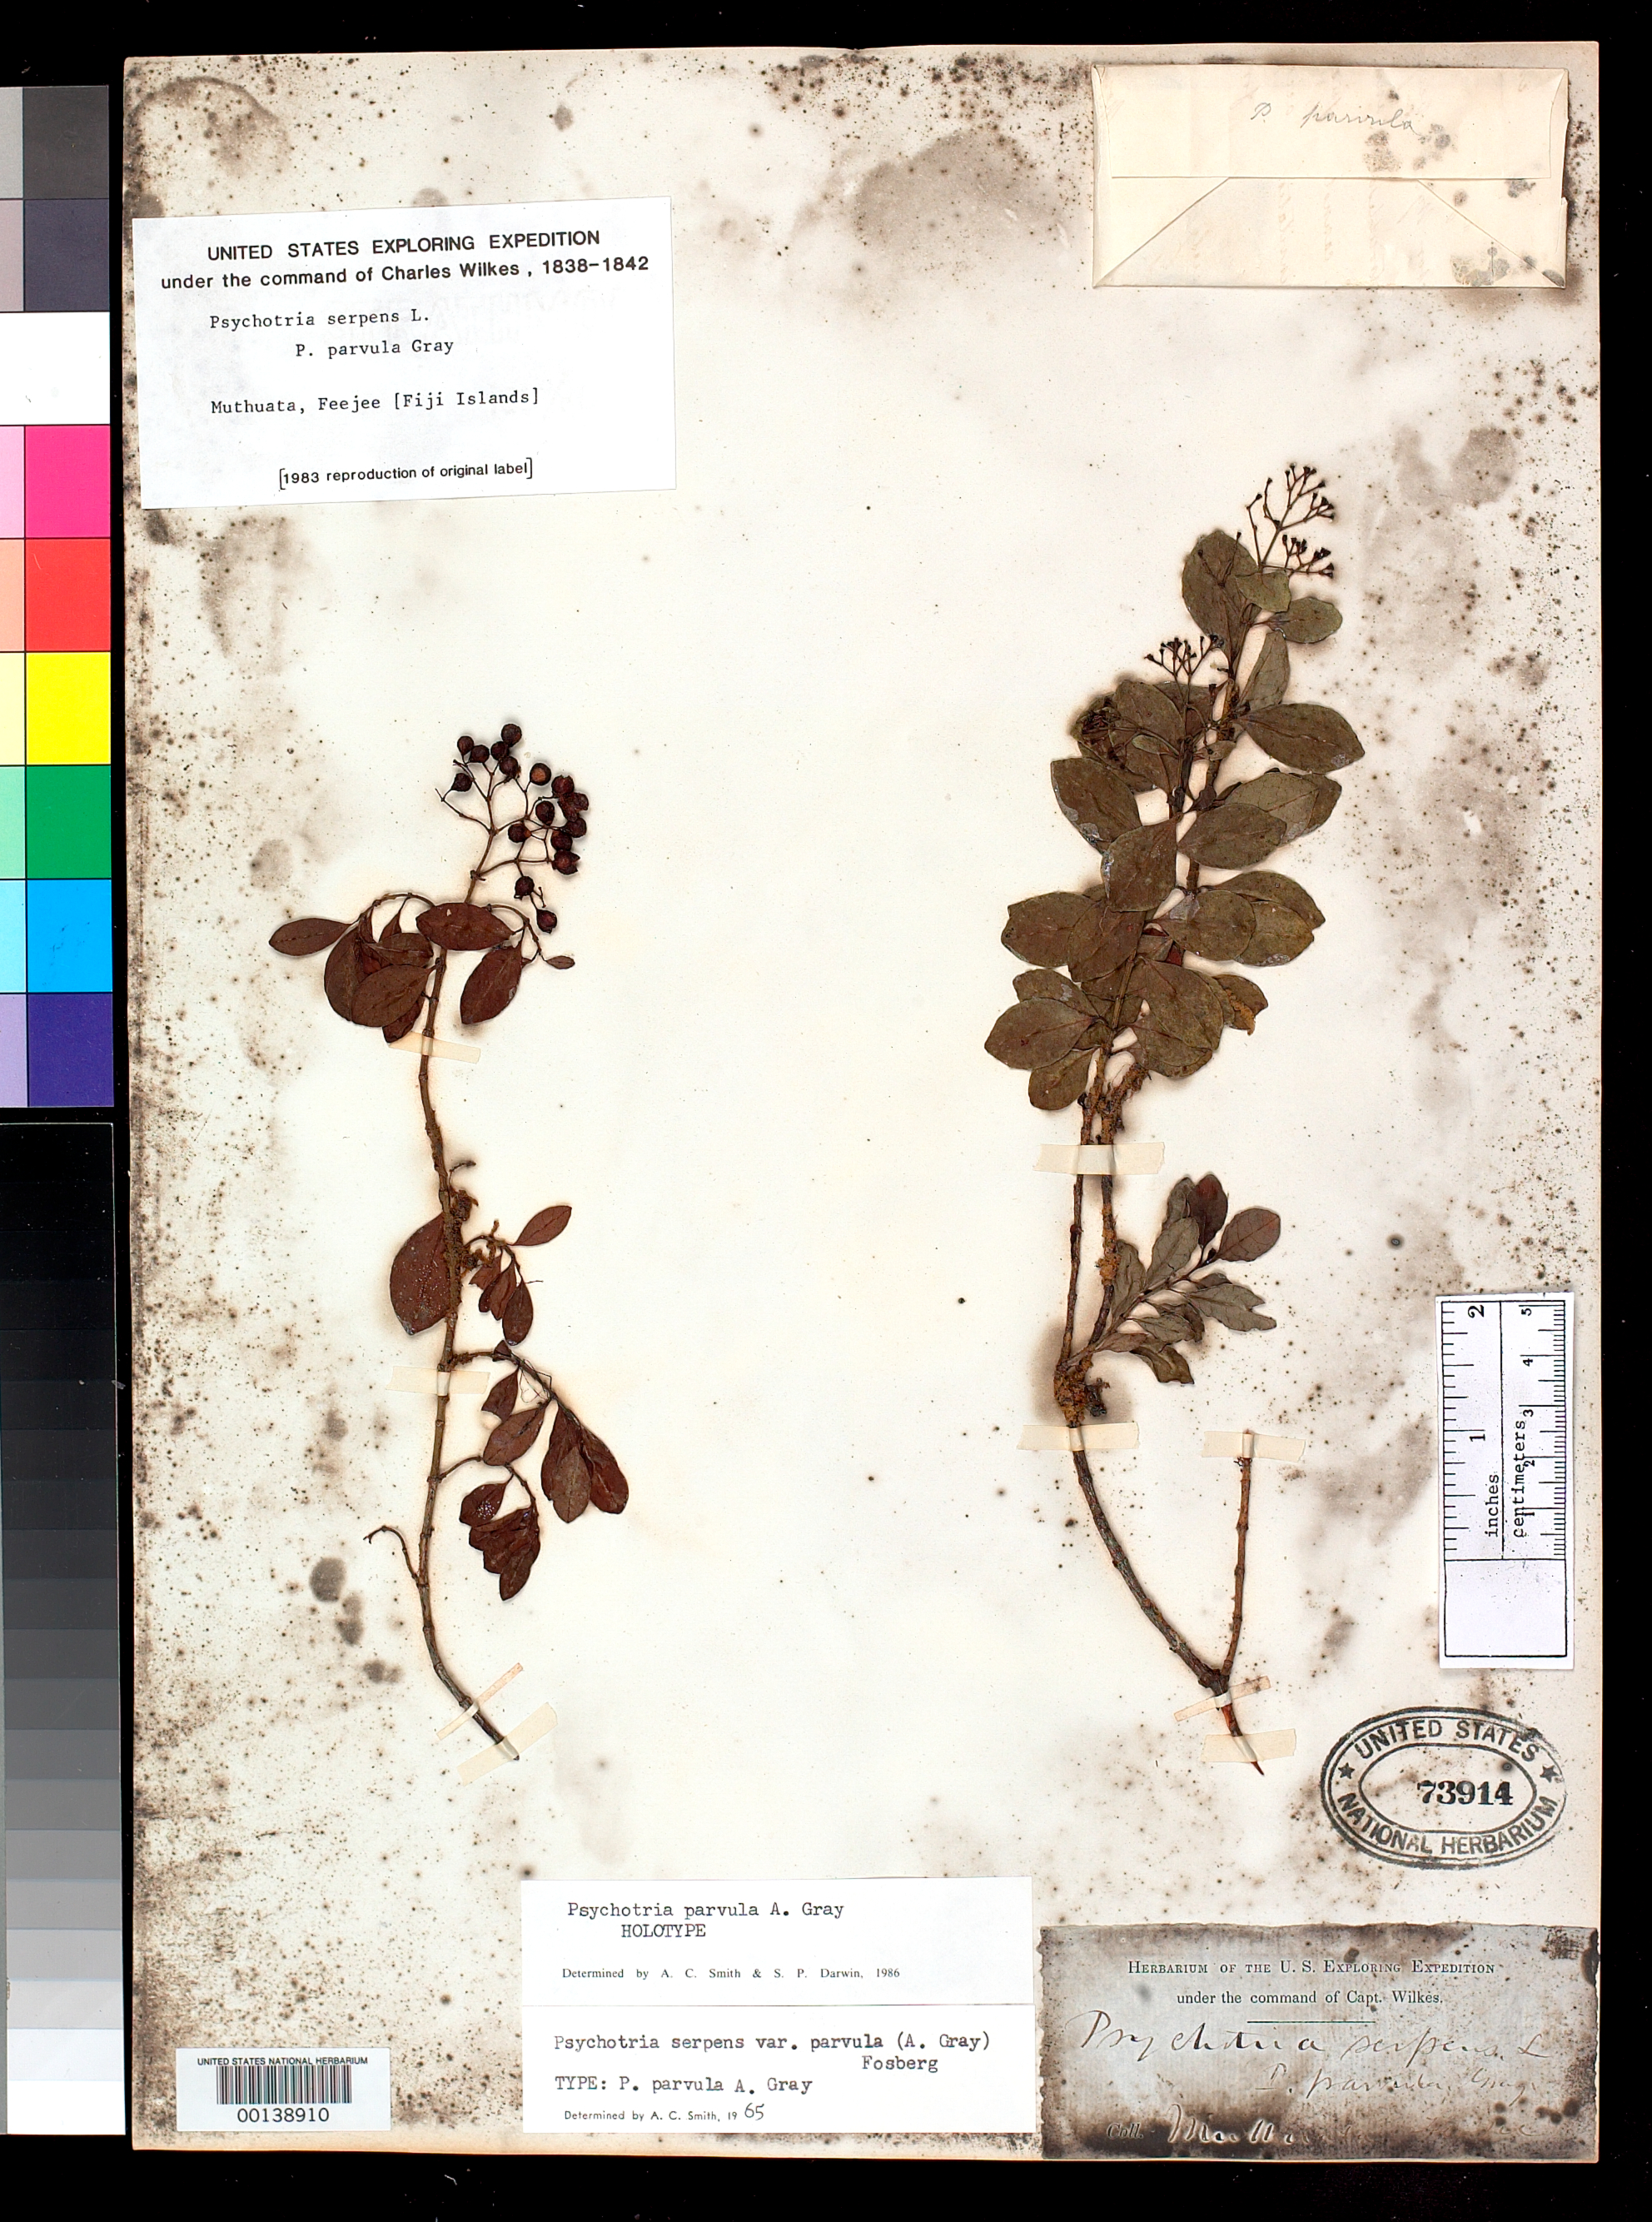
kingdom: Plantae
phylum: Tracheophyta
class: Magnoliopsida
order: Gentianales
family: Rubiaceae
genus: Psychotria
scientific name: Psychotria parvula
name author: A. Gray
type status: Holotype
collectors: Wilkes Explor. Exped.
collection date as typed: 1840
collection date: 1840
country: Fiji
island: Macuata-i-wai [Mathuata-i-wai]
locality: Mathuata. [Vanua Levu Group]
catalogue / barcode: US 73914